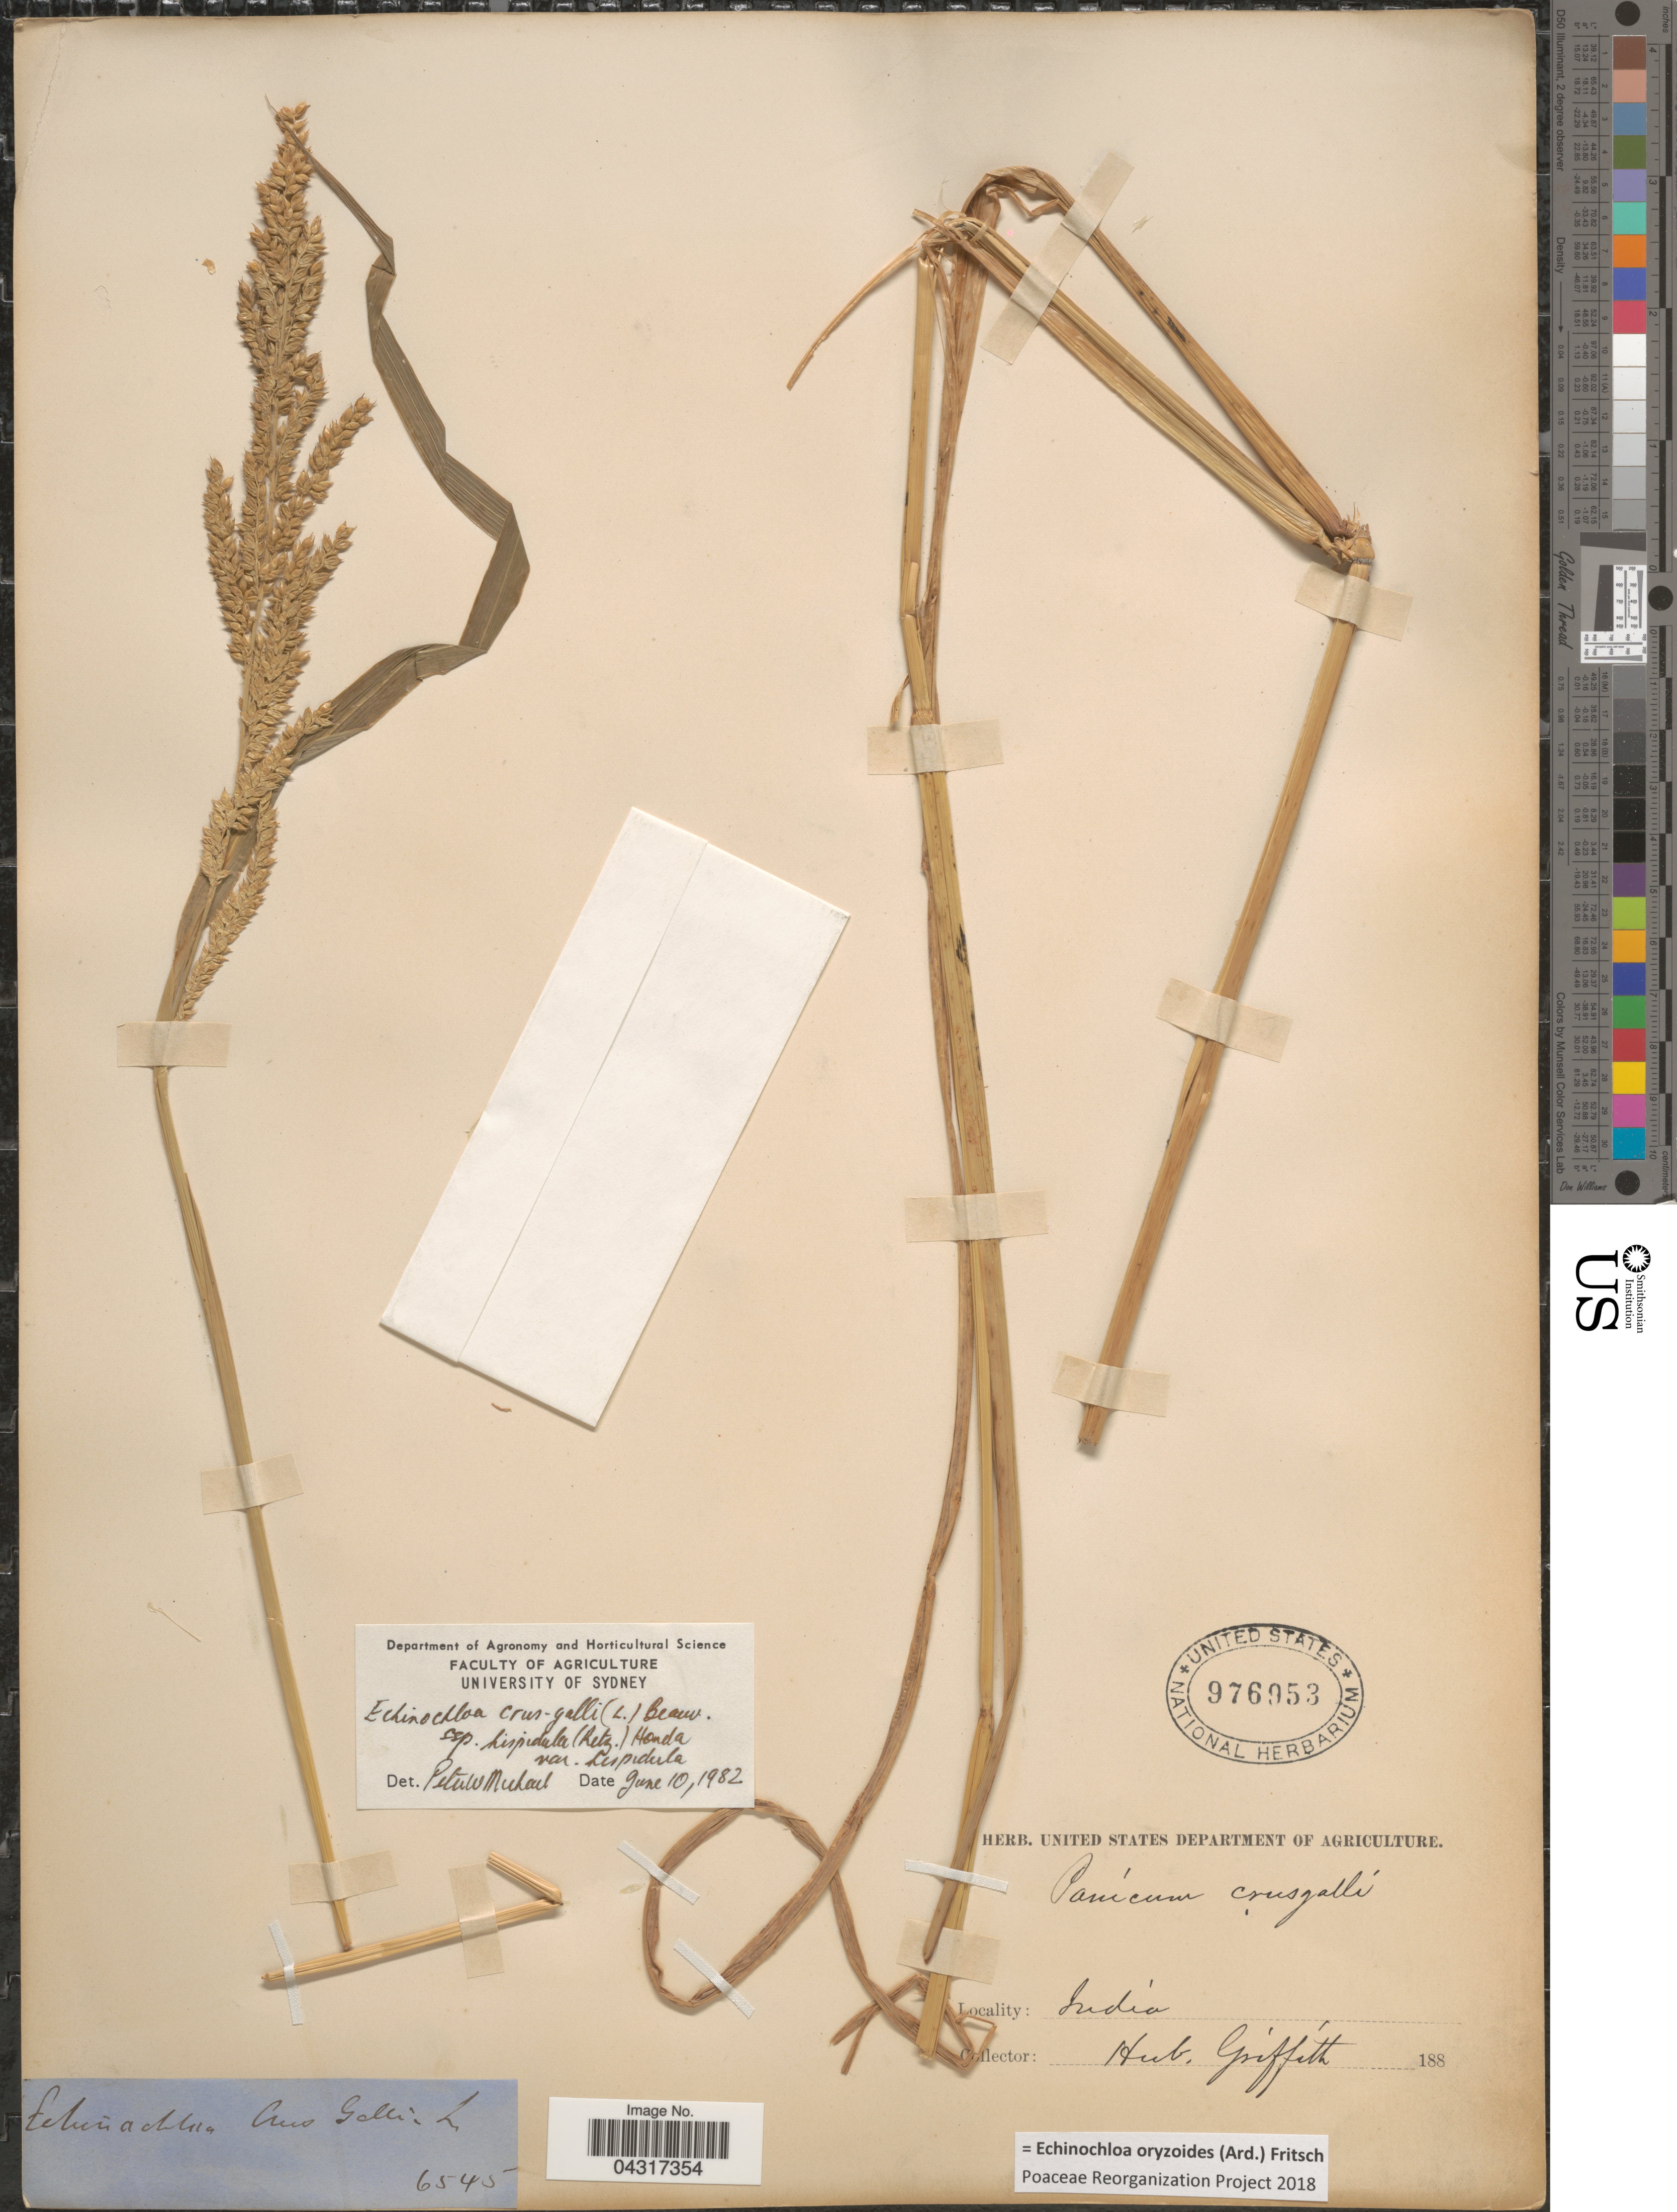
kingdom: Plantae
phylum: Tracheophyta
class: Liliopsida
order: Poales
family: Poaceae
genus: Echinochloa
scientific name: Echinochloa oryzoides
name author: (Ard.) Fritsch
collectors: ex herb. Griffith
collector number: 6545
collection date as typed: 188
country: India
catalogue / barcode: US 976953